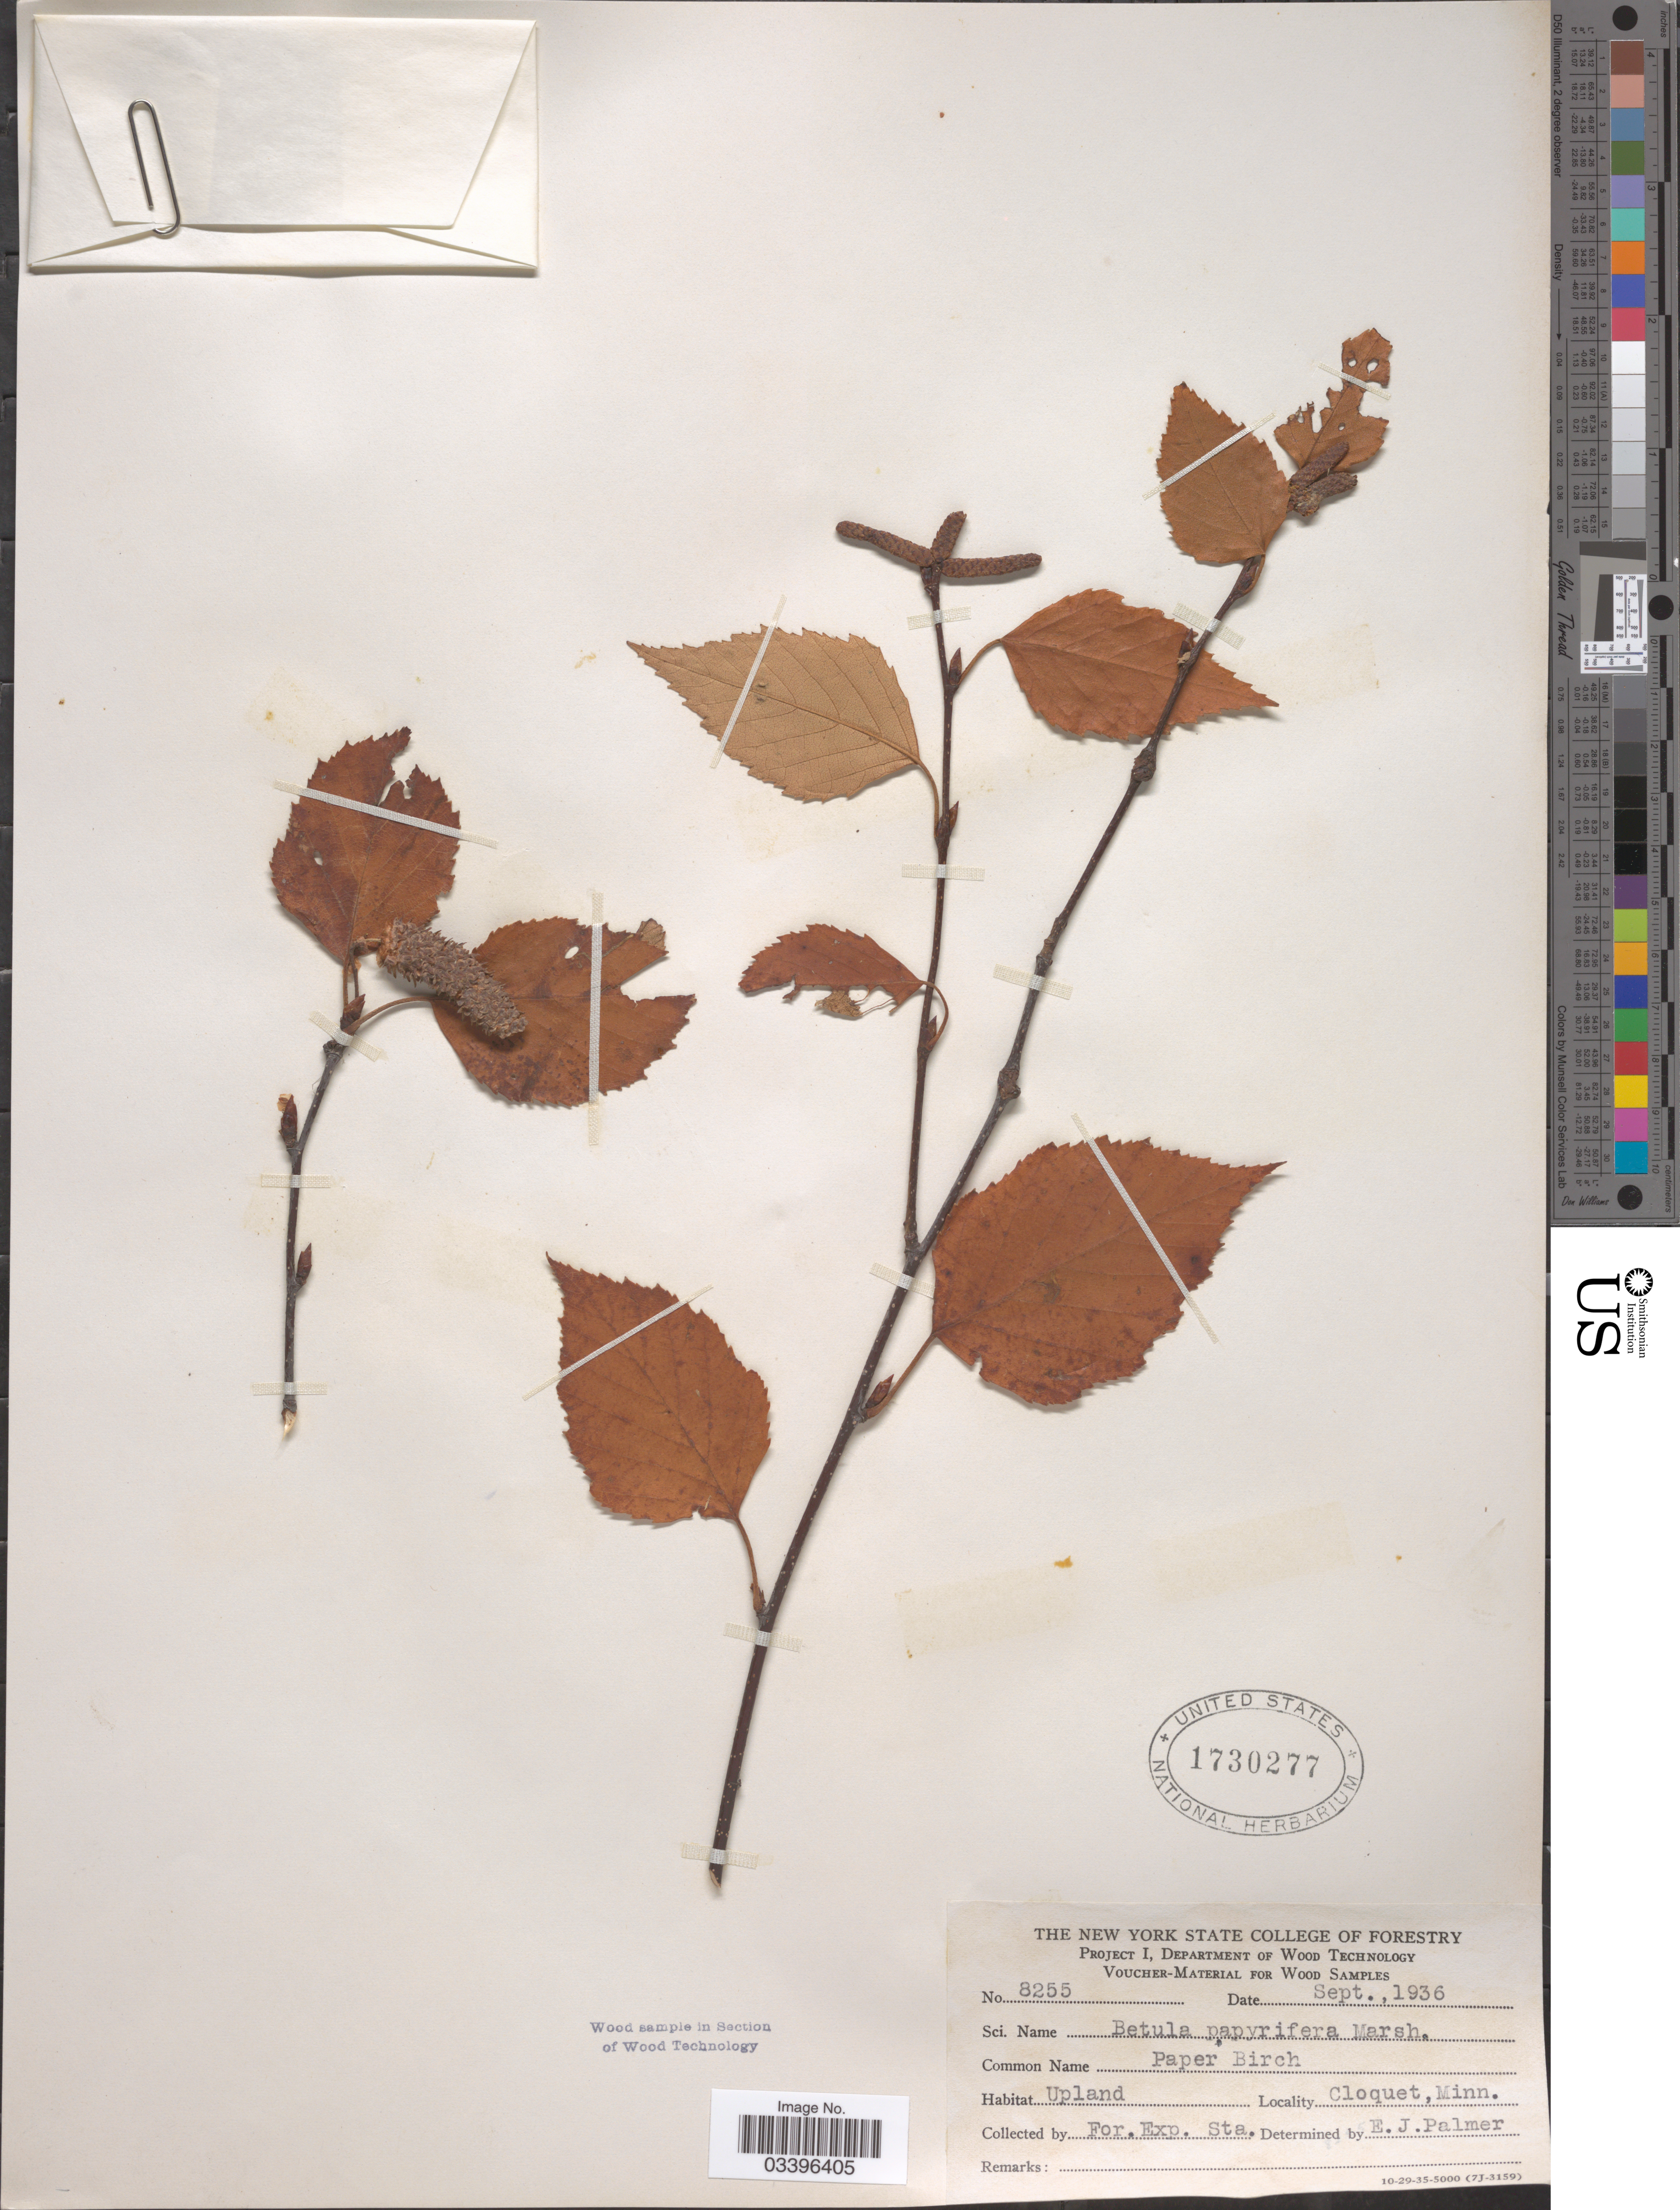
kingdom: Plantae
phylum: Tracheophyta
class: Magnoliopsida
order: Fagales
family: Betulaceae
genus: Betula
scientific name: Betula papyrifera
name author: Marshall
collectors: For. Exp. Sta.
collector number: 8255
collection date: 1936-09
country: United States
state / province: Minnesota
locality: Upland. Cloquet.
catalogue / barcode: US 1730277